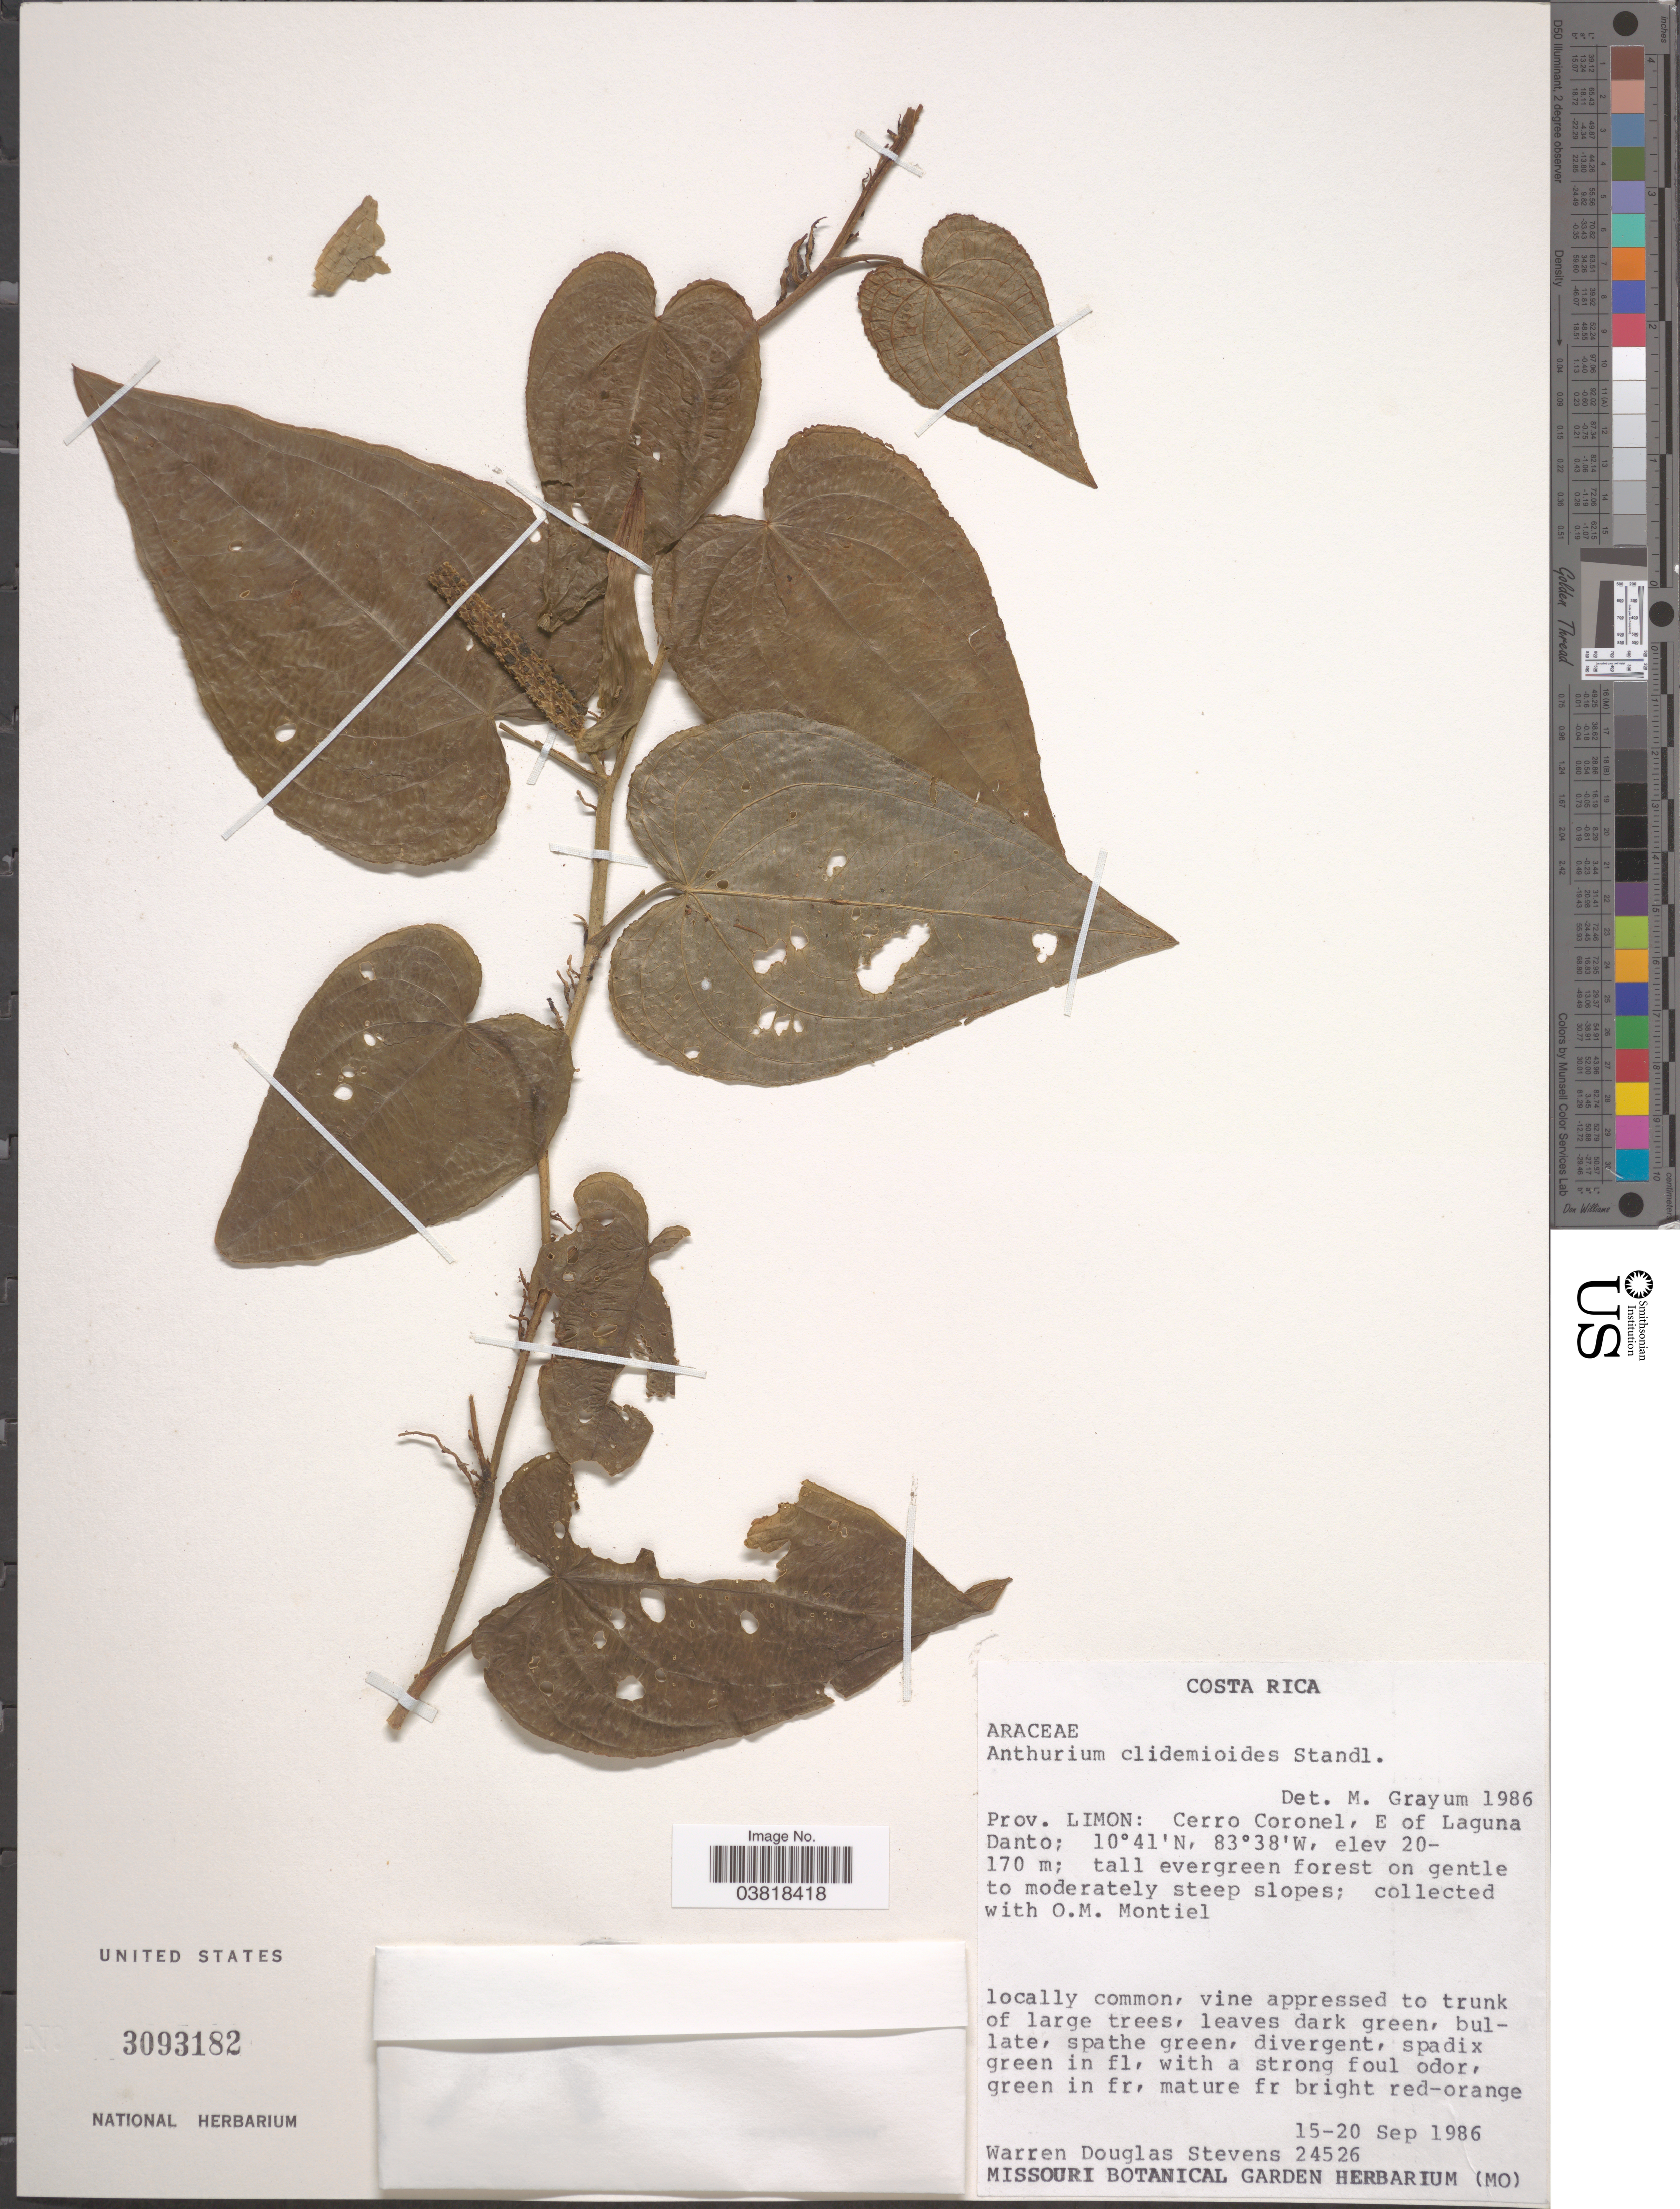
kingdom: Plantae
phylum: Tracheophyta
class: Liliopsida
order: Alismatales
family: Araceae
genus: Anthurium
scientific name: Anthurium clidemioides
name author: Standl.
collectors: W. D. Stevens & O. Montiel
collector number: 24526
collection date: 1986-09-15/1986-09-20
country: Costa Rica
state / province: Limón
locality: Cerro Coronel, E of Laguna Danto.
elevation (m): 20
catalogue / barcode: US 3093182